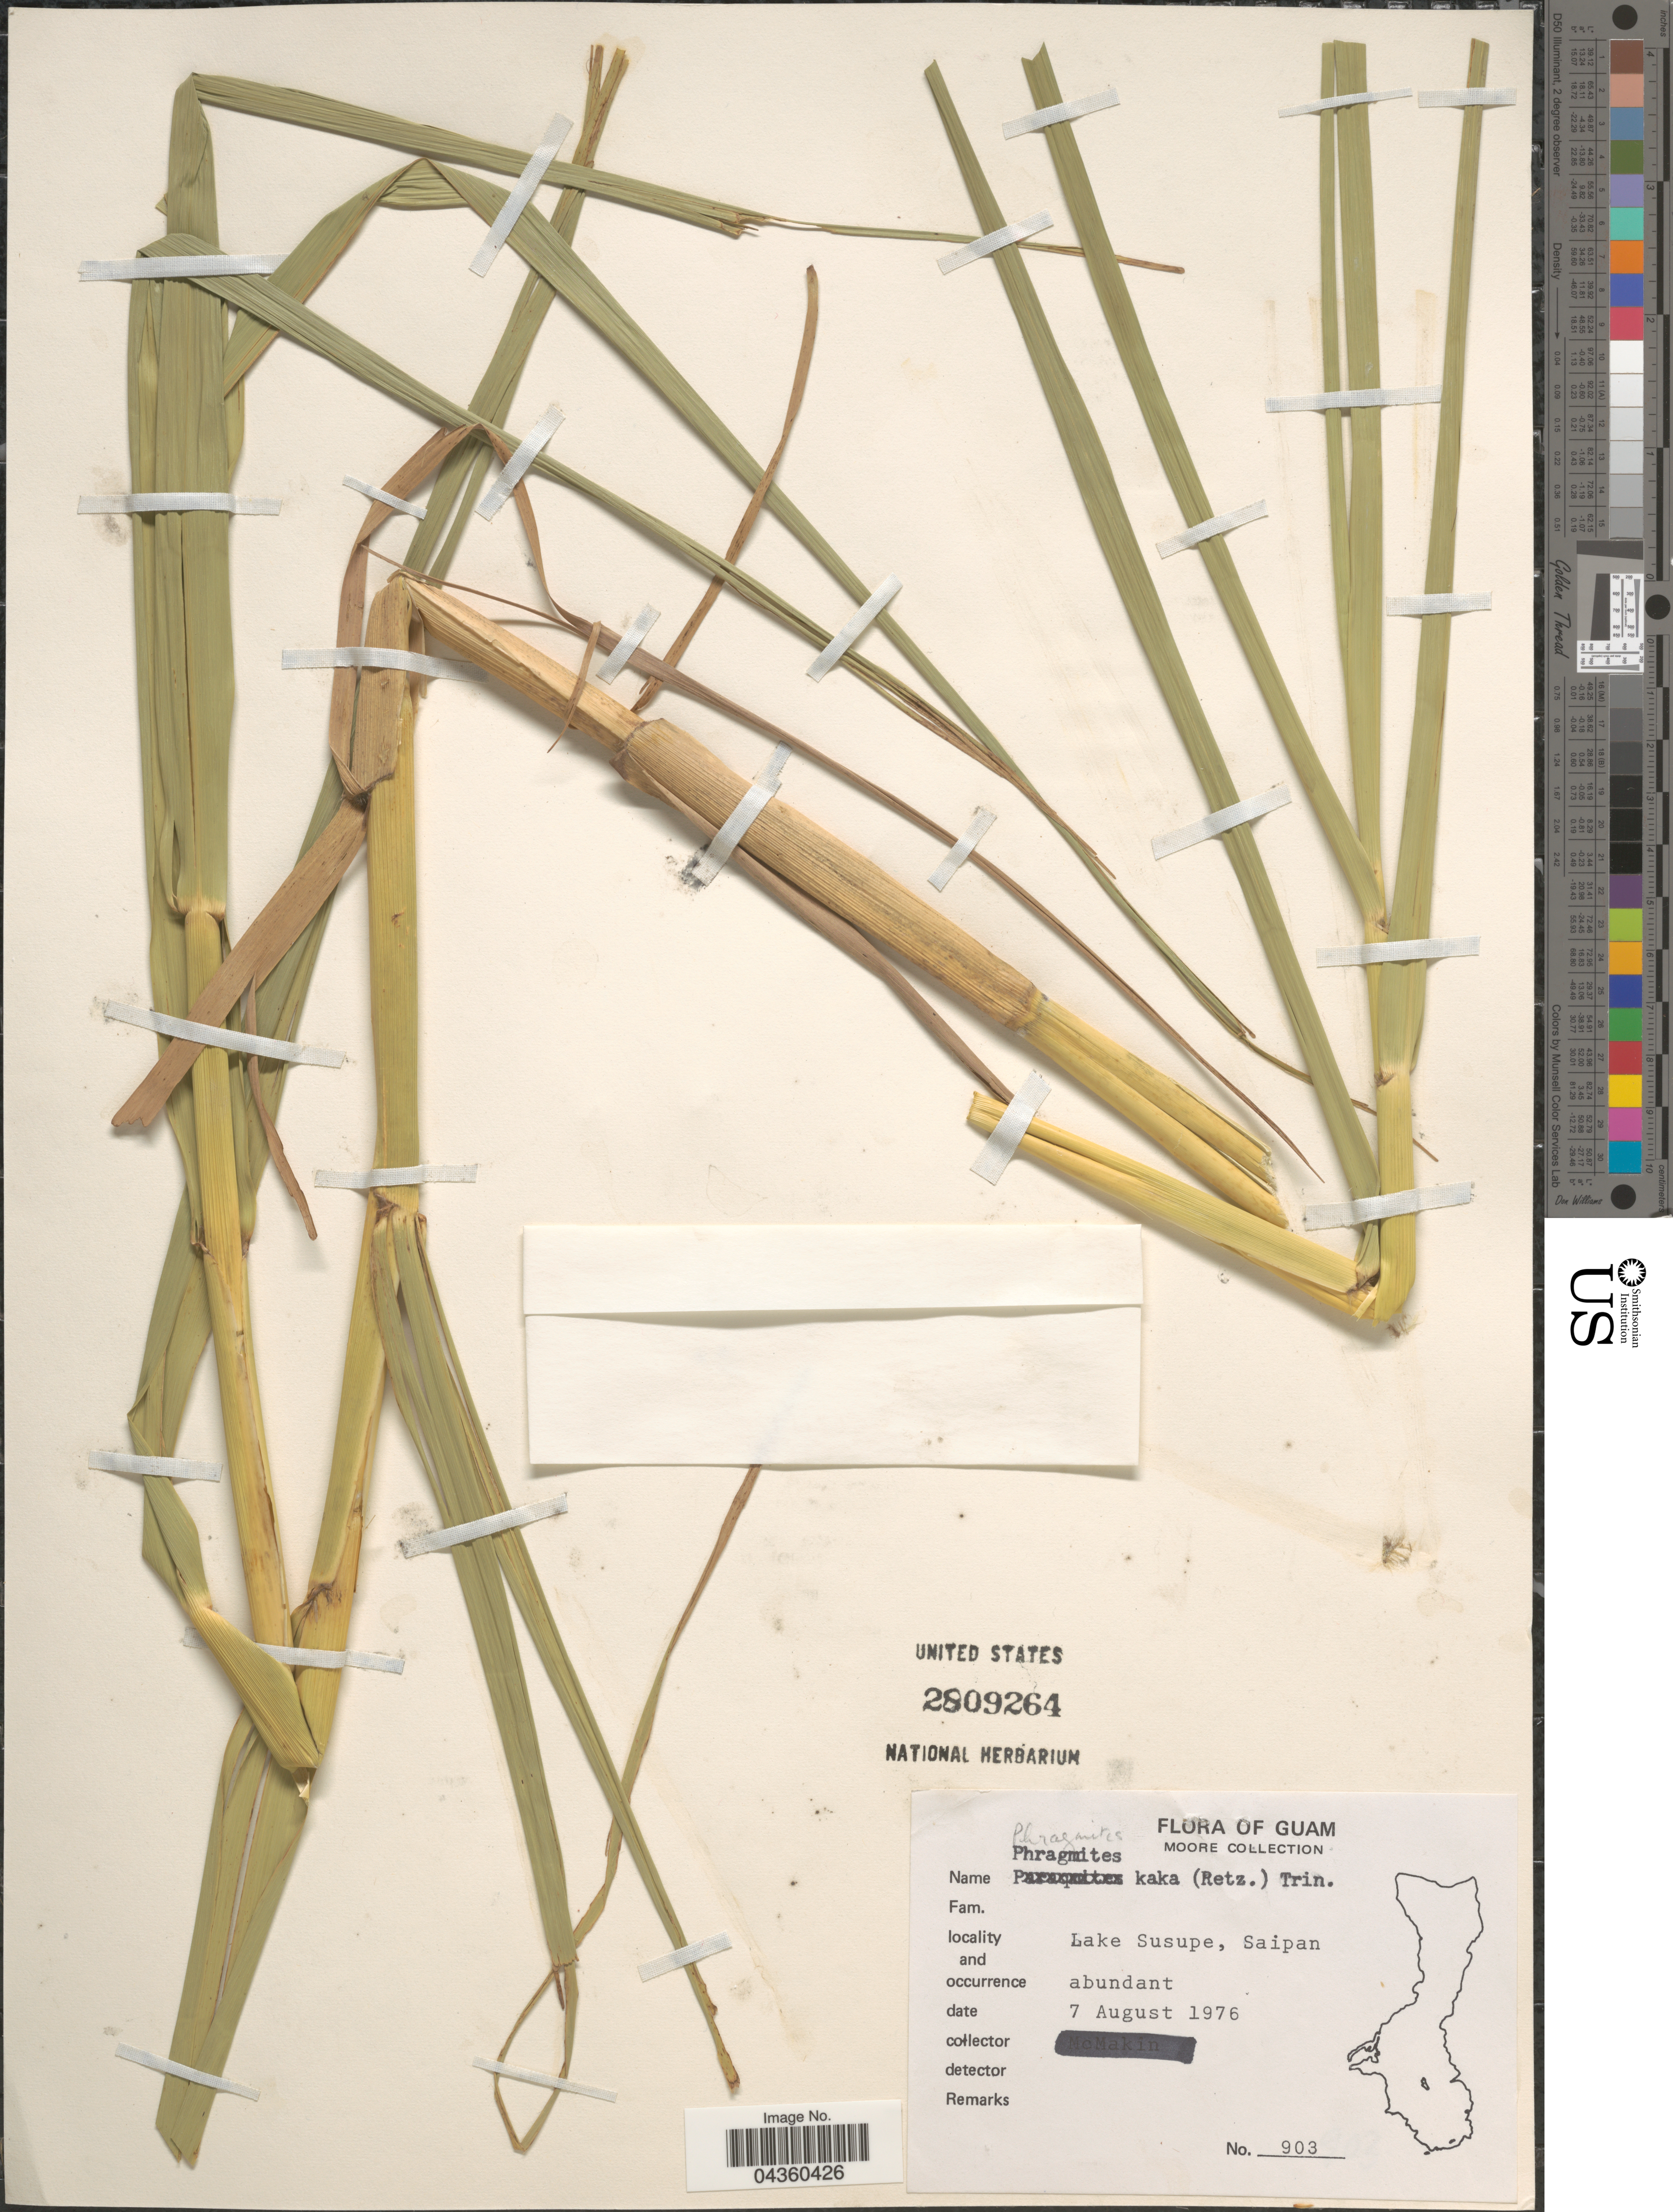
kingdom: Plantae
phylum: Tracheophyta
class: Liliopsida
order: Poales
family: Poaceae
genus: Phragmites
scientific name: Phragmites karka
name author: (Retz.) Trin. ex Steud.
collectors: -. Moore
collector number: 903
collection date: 1976-08-07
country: Northern Mariana Islands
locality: Lake Susupe, Saipan.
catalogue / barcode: US 2809264